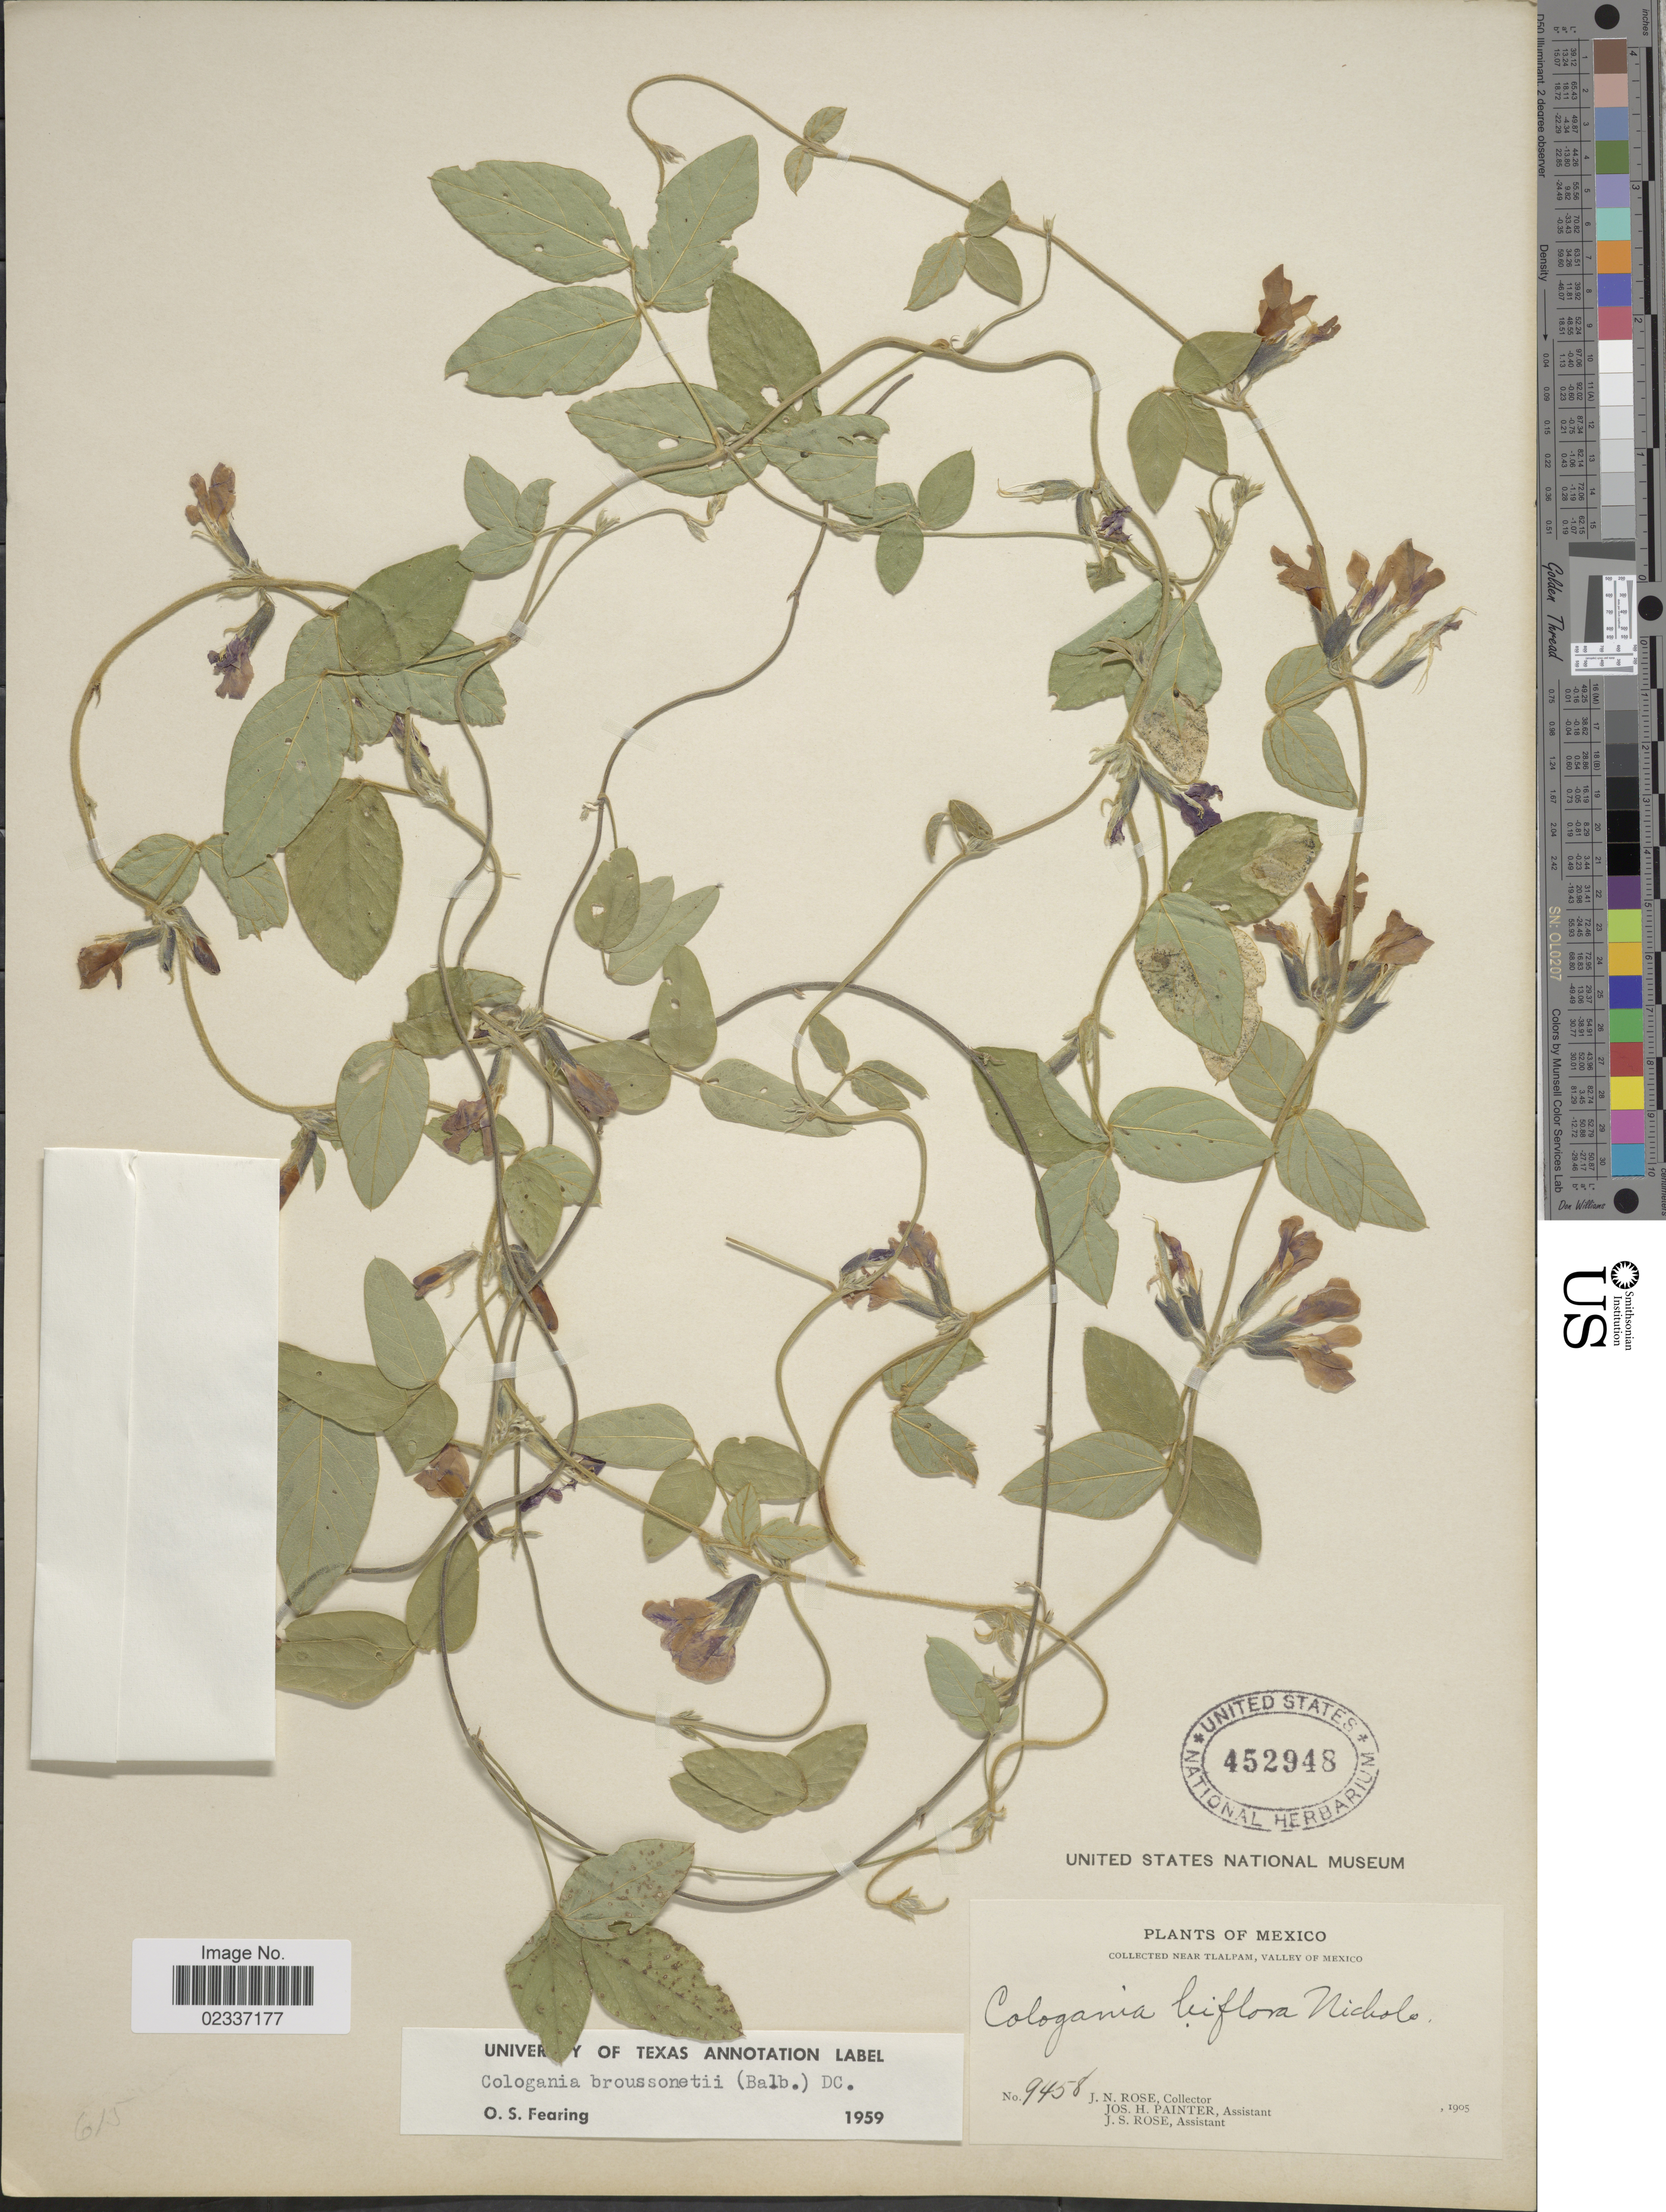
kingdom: Plantae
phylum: Tracheophyta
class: Magnoliopsida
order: Fabales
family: Fabaceae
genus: Cologania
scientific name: Cologania broussonetii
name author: (Balb.) DC.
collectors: J. N. Rose, J. H. Painter & J. S. Rose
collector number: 9458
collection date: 1905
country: Mexico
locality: Near Tlalpam, Valley of Mexico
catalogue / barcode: US 452948